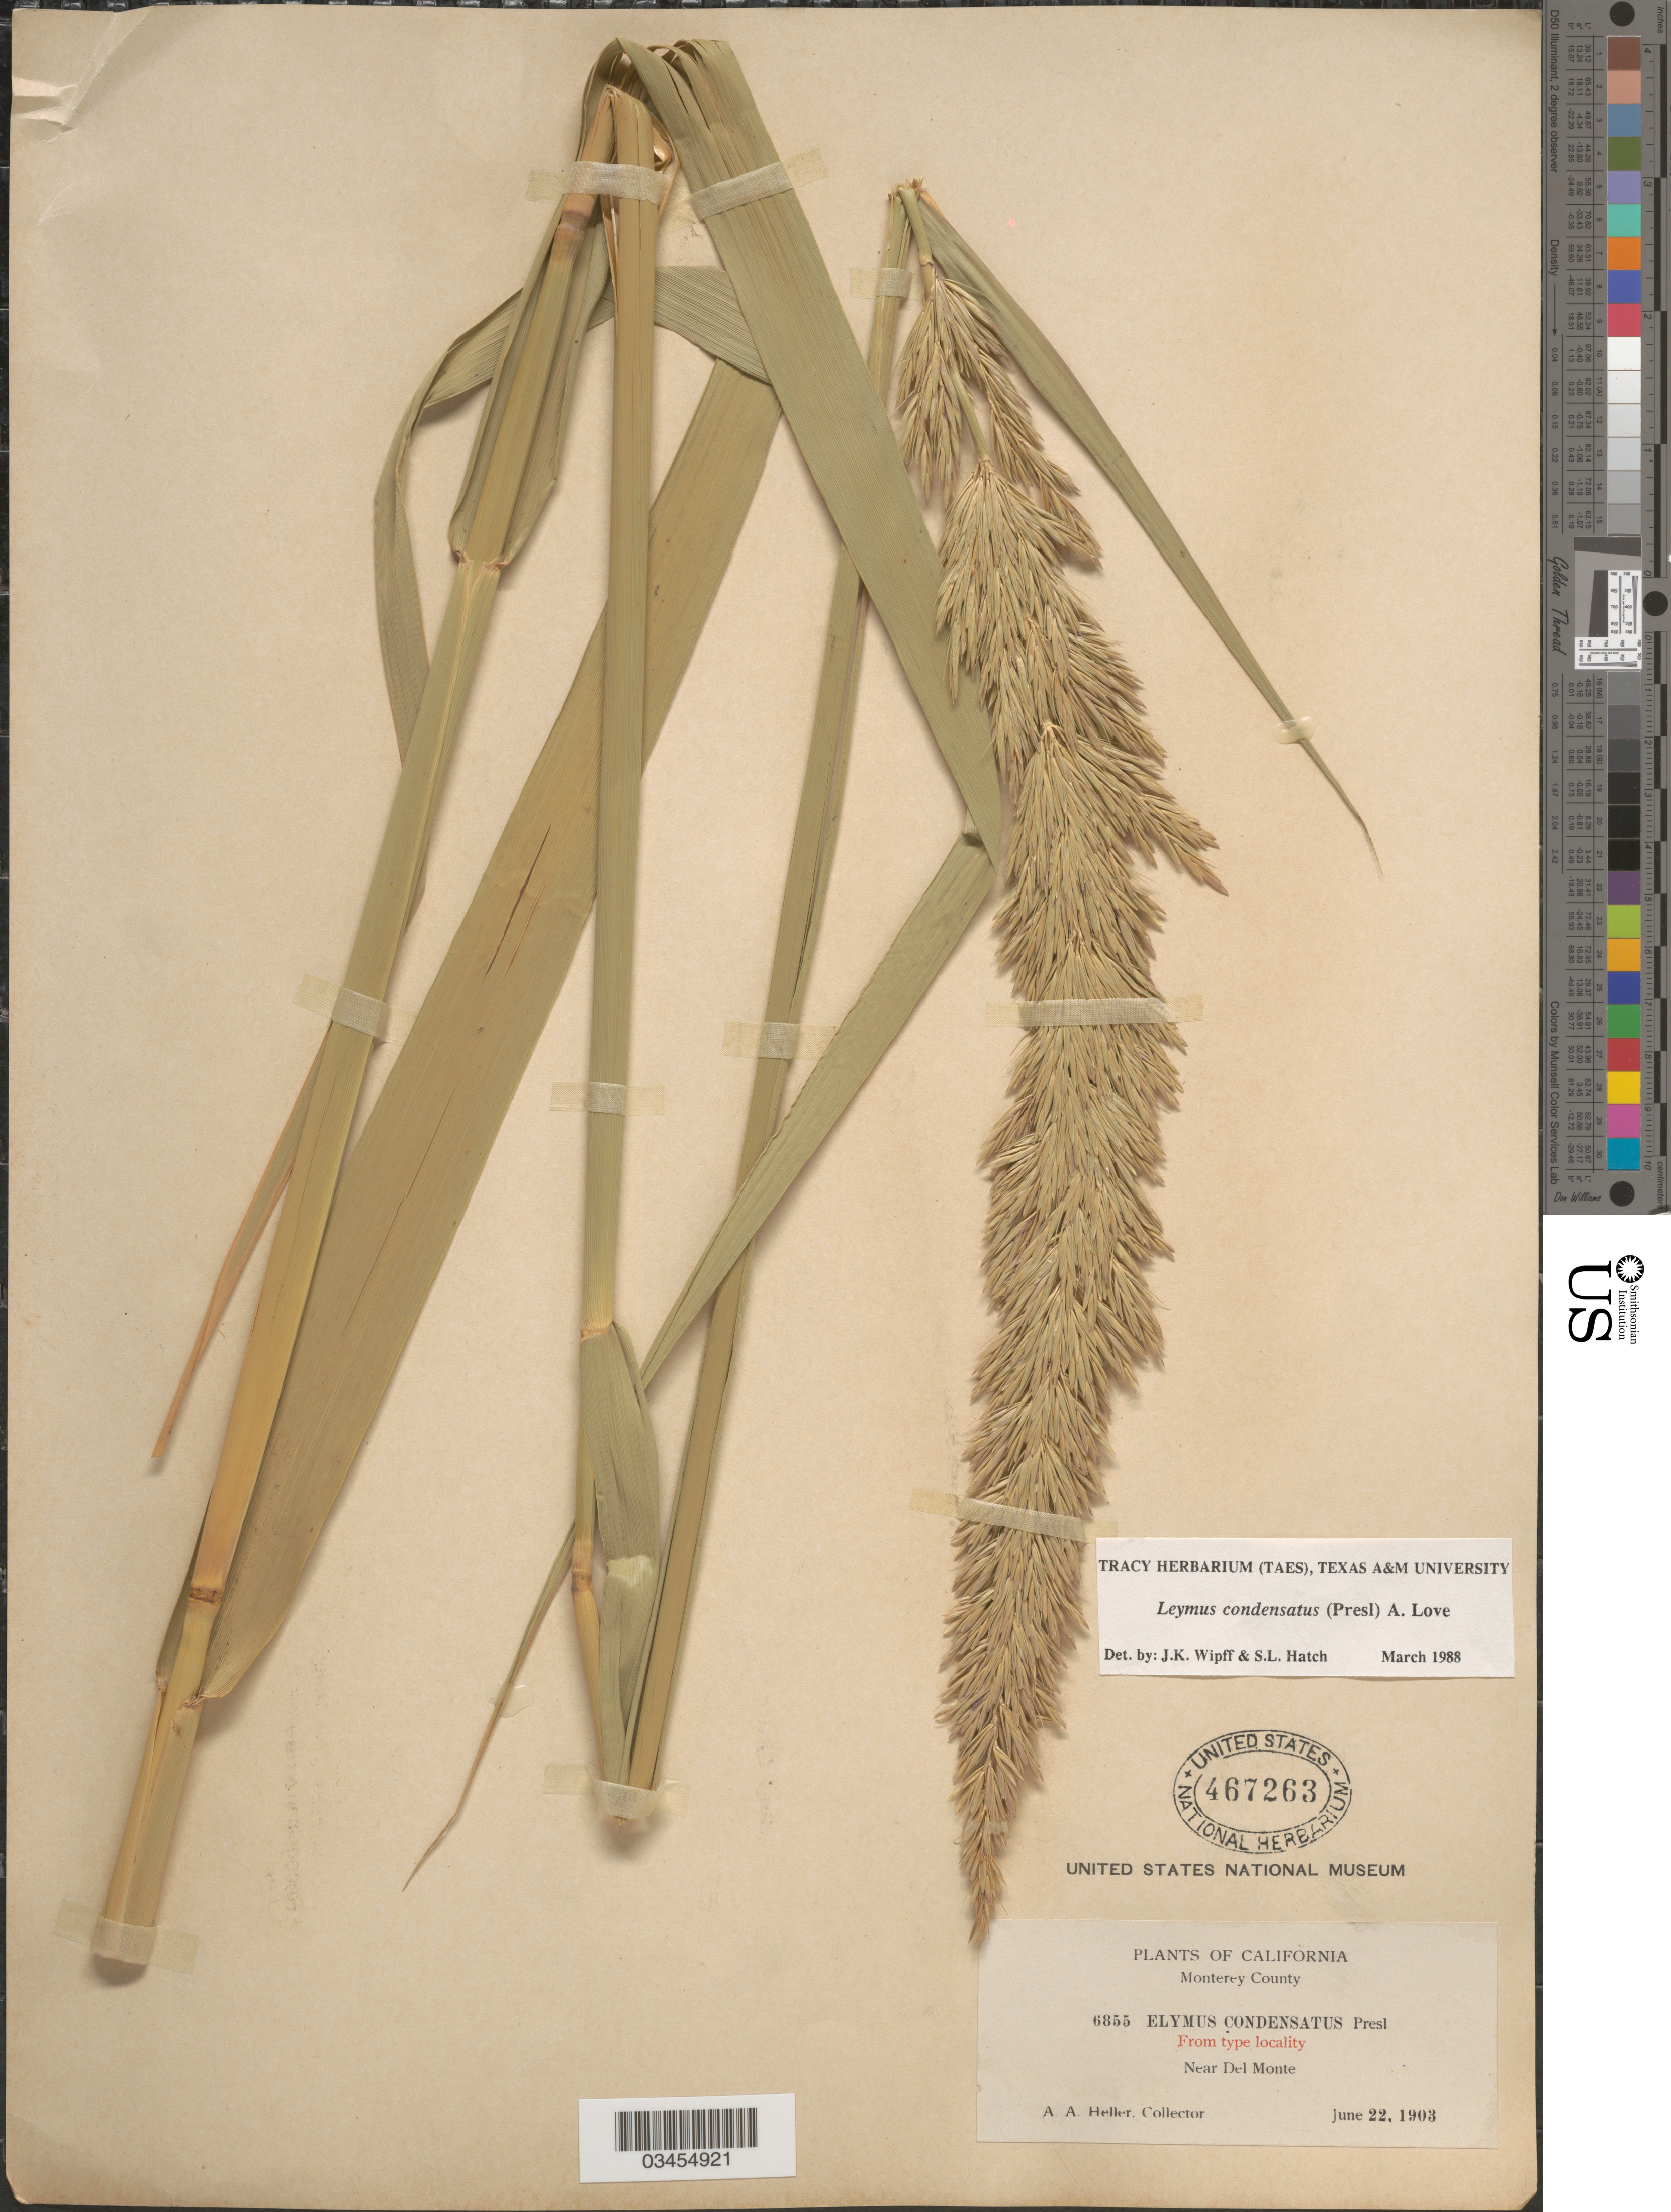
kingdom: Plantae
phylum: Tracheophyta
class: Liliopsida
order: Poales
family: Poaceae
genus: Leymus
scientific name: Leymus condensatus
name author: (J. Presl) Á. Löve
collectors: A. A. Heller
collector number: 6855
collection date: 1903-06-22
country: United States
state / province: California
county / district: Monterey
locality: Monterey County. Near Del Monte.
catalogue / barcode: US 467263